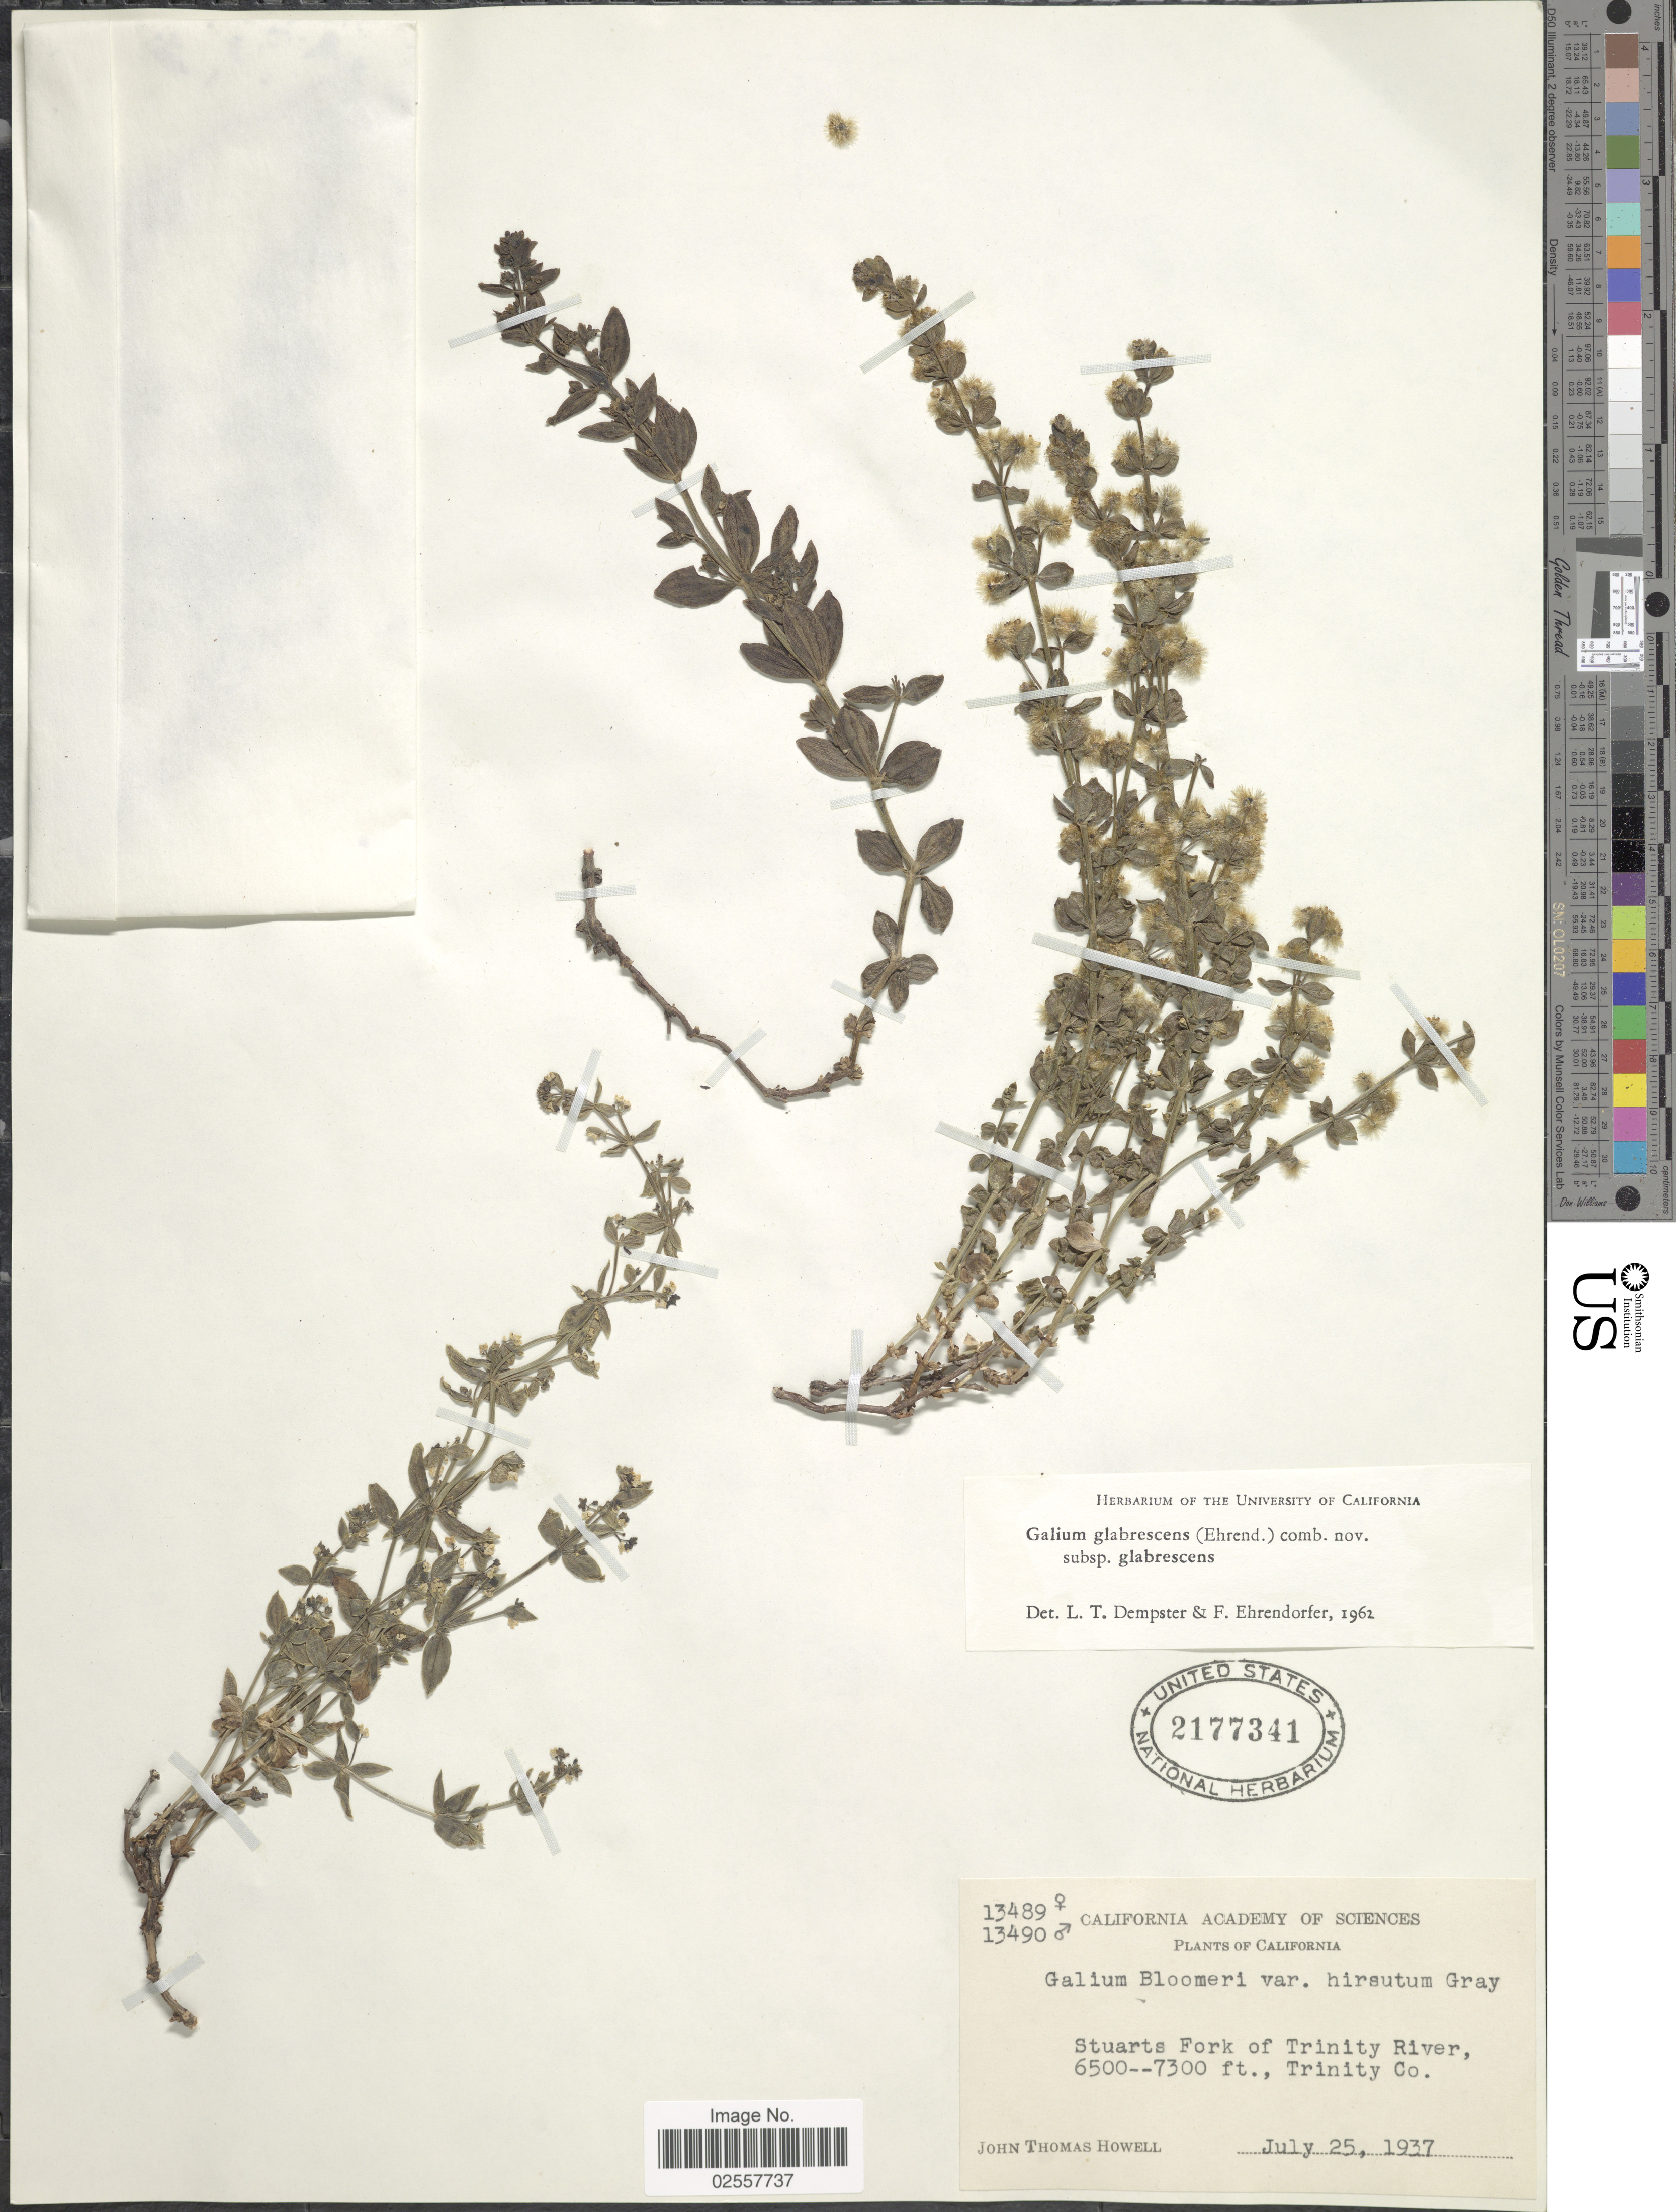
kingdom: Plantae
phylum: Tracheophyta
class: Magnoliopsida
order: Gentianales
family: Rubiaceae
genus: Galium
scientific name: Galium glabrescens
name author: (Ehrend.) Dempster & Ehrend.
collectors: J. T. Howell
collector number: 13489/13490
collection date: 1937-07-25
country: United States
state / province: California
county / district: Trinity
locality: Stuarts Fork of Trinity River, Trinity Co.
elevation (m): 1981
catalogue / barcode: US 2177341